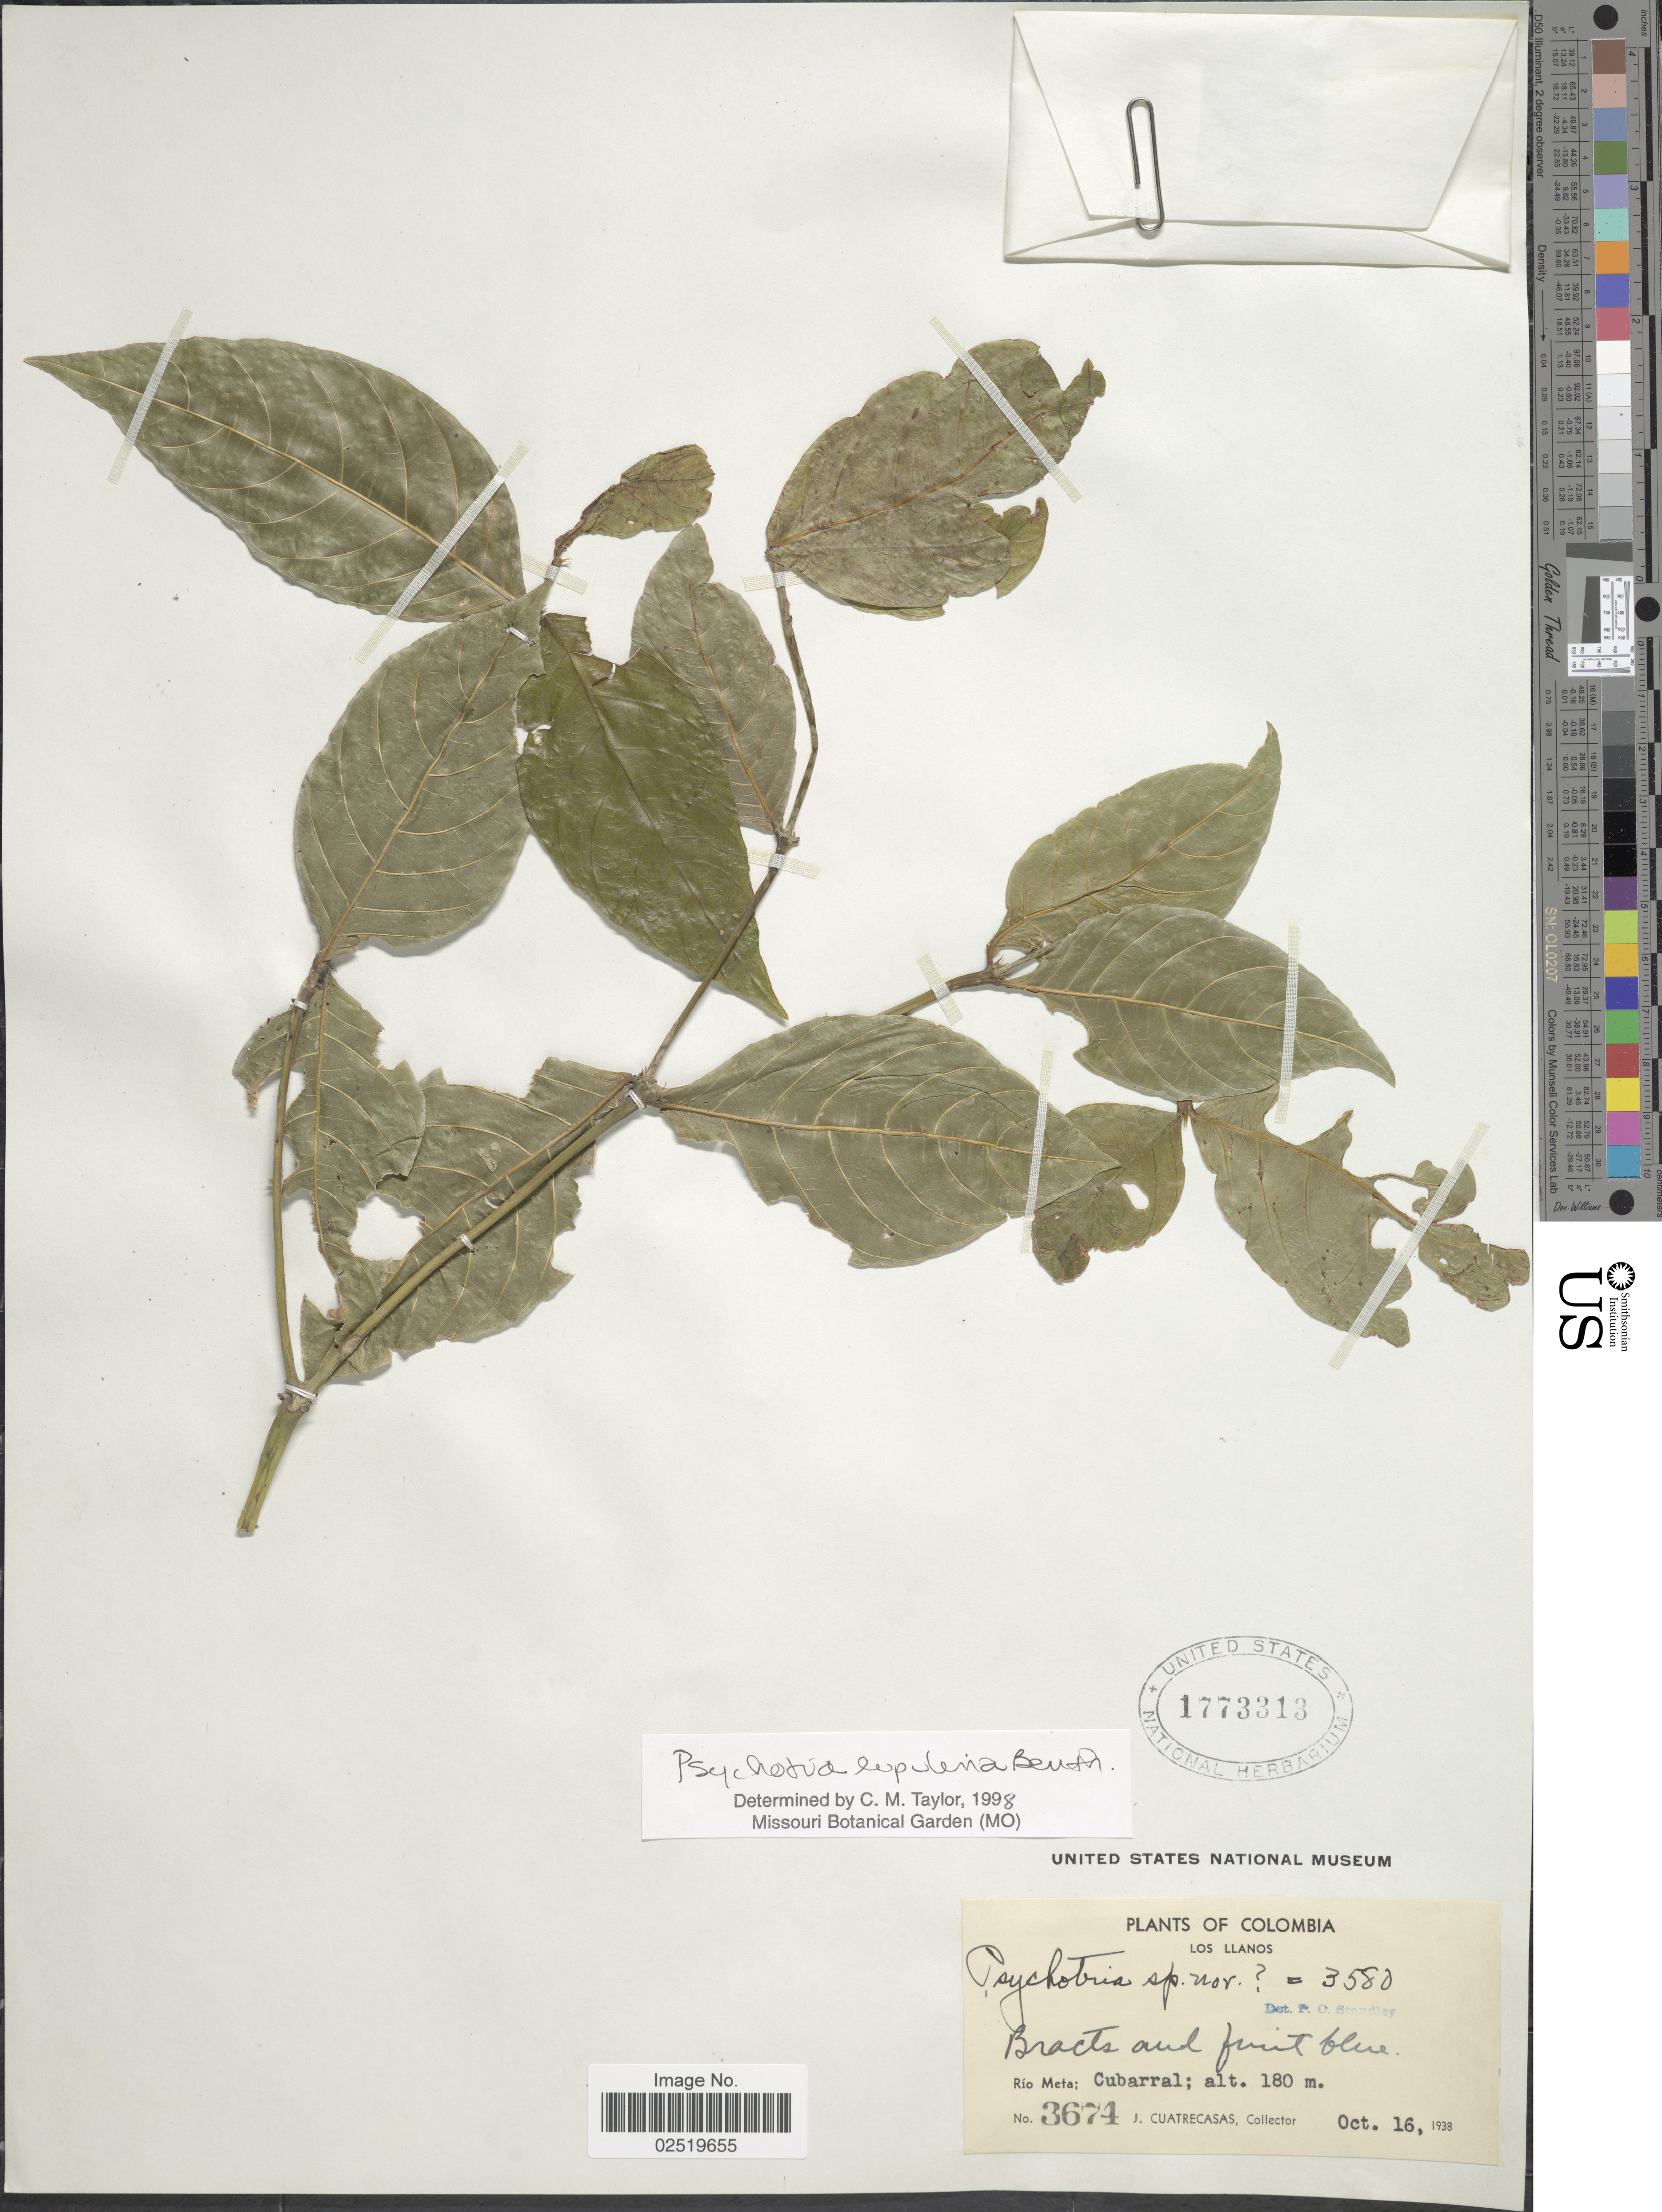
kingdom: Plantae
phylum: Tracheophyta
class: Magnoliopsida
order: Gentianales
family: Rubiaceae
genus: Psychotria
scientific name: Psychotria lupulina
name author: Benth.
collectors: J. Cuatrecasas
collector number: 3674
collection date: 1938-10-16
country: Colombia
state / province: Meta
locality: Los Llanos, Rio Meta [unsure placement]: Cubarral.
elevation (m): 180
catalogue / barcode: US 1773313